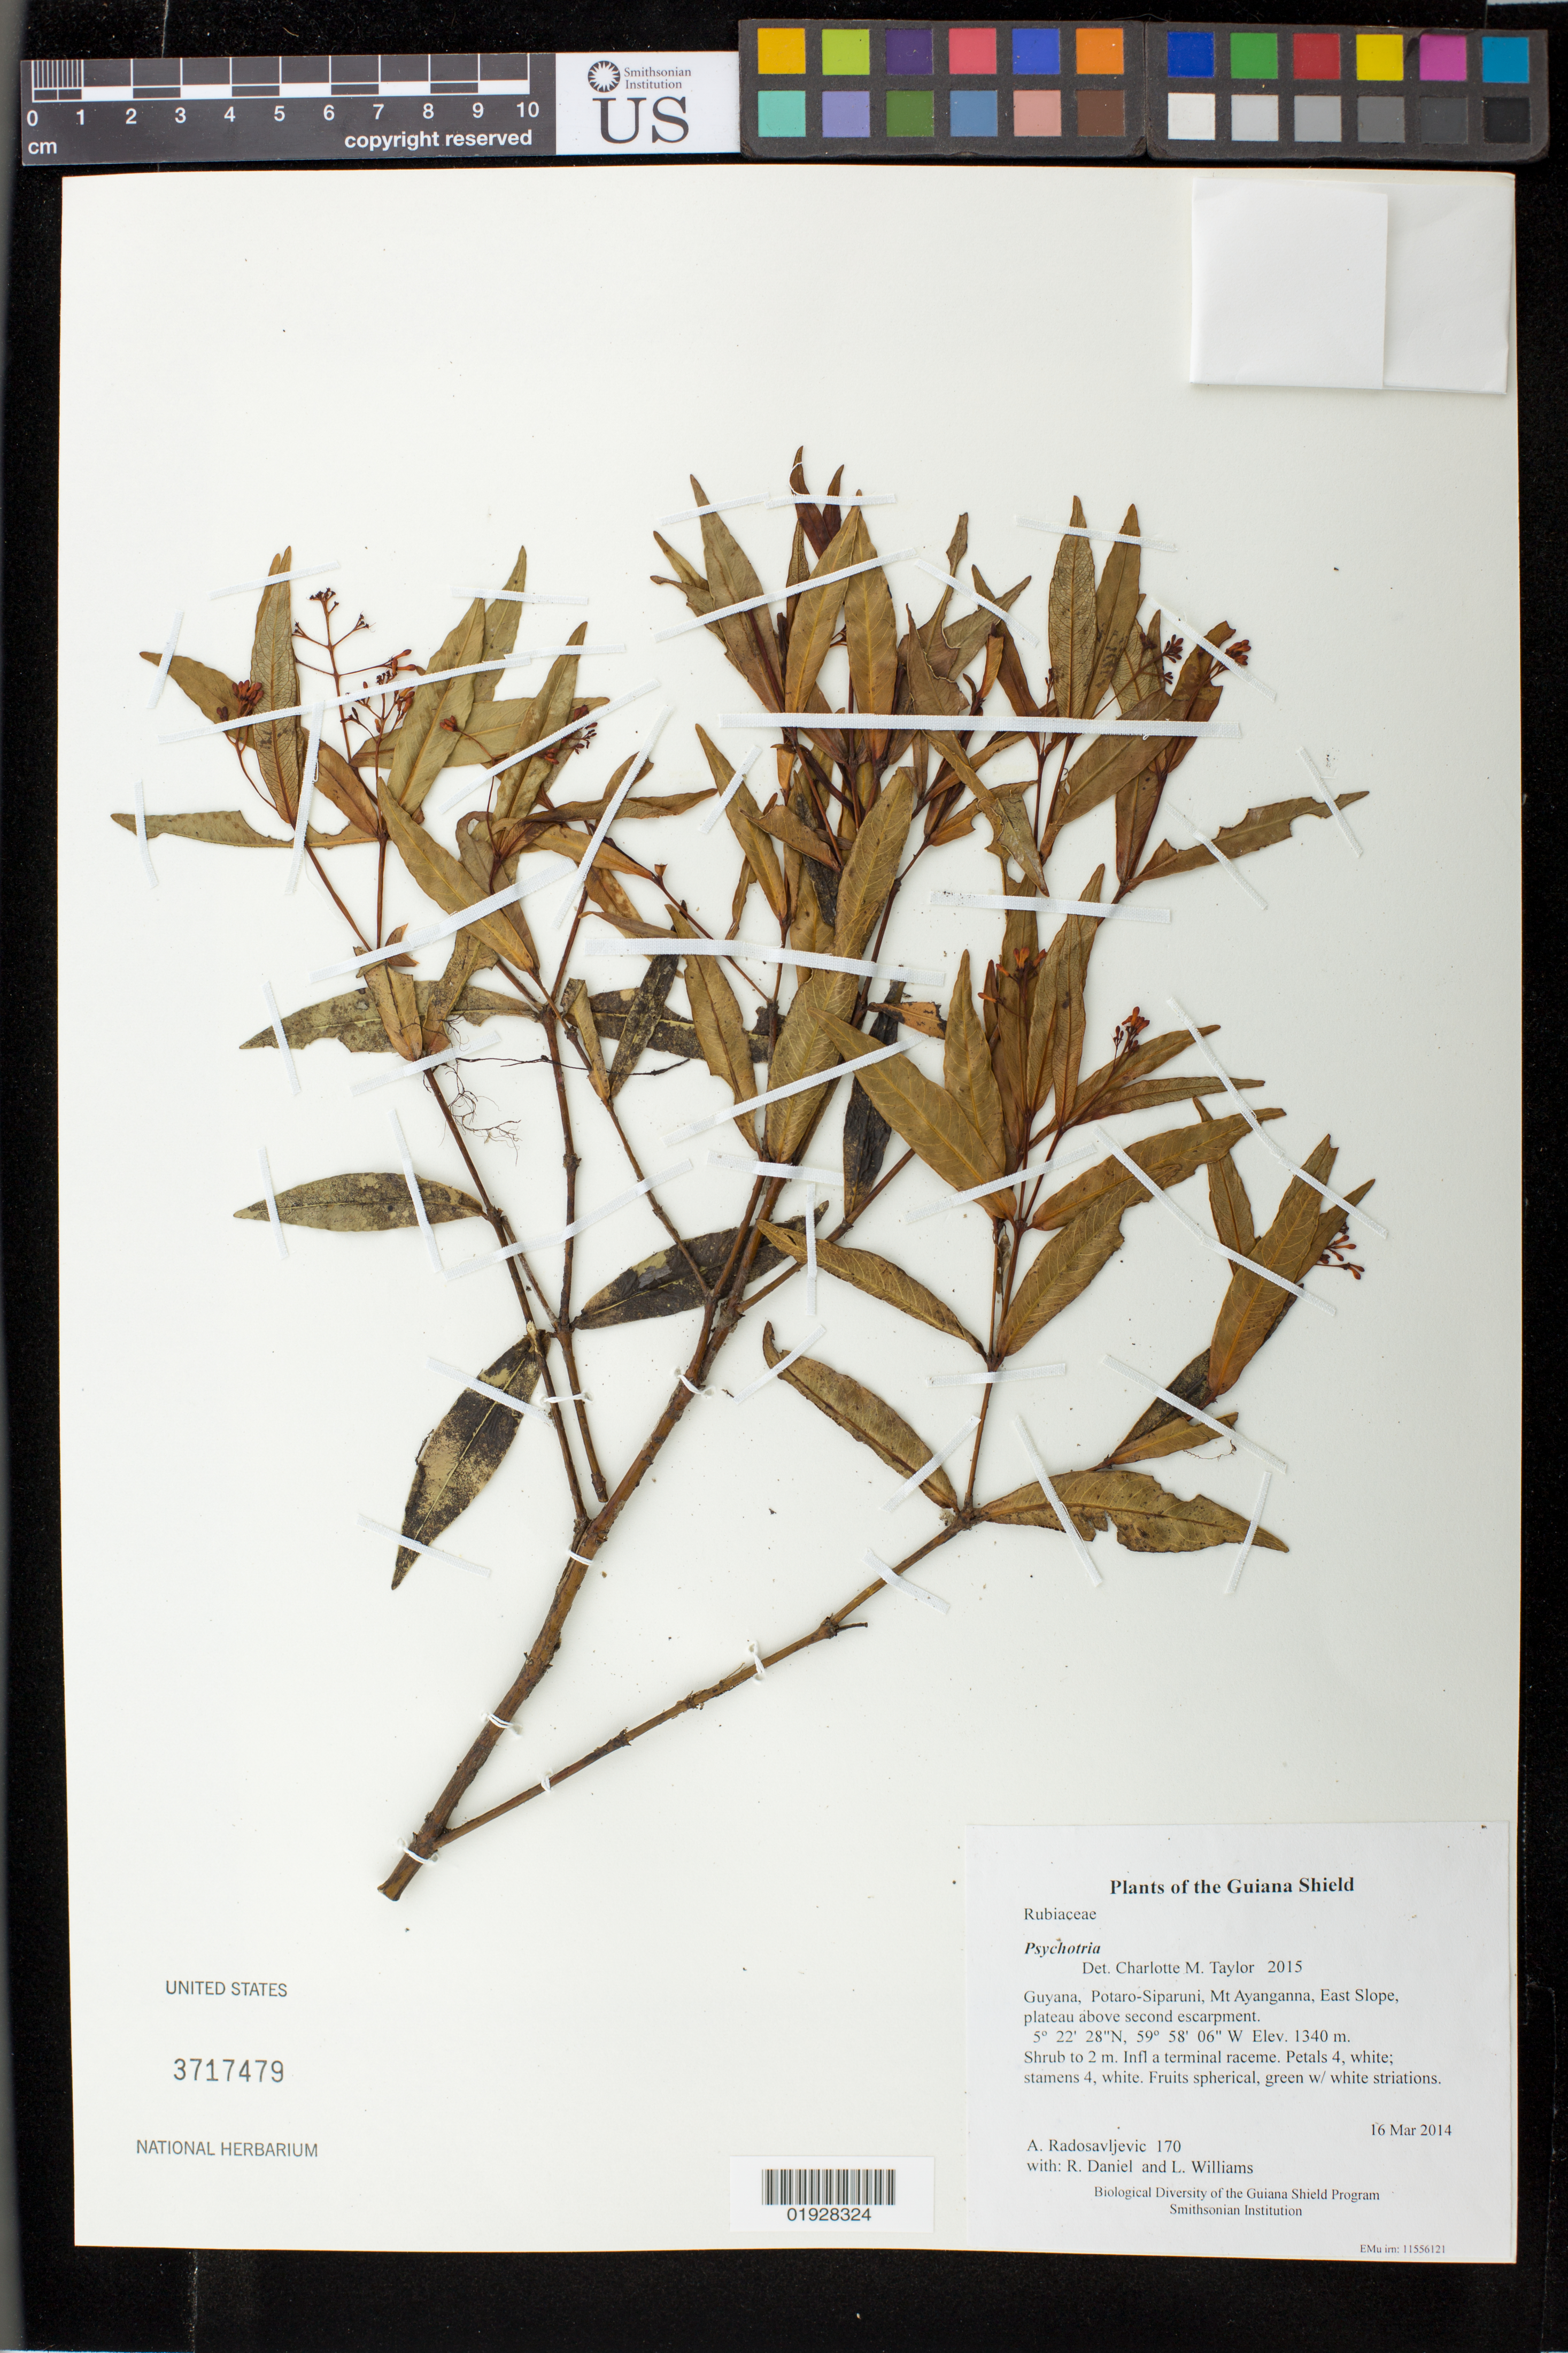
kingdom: Plantae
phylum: Tracheophyta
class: Magnoliopsida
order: Gentianales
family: Rubiaceae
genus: Psychotria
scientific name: Psychotria sp.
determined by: Taylor, Charlotte M.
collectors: A. Radosavljevic, R. Daniel & L. Williams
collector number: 170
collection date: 2014-03-16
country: Guyana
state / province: Potaro-Siparuni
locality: Mt Ayanganna, East Slope, plateau above second escarpment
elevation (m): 1340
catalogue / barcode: US 3717479